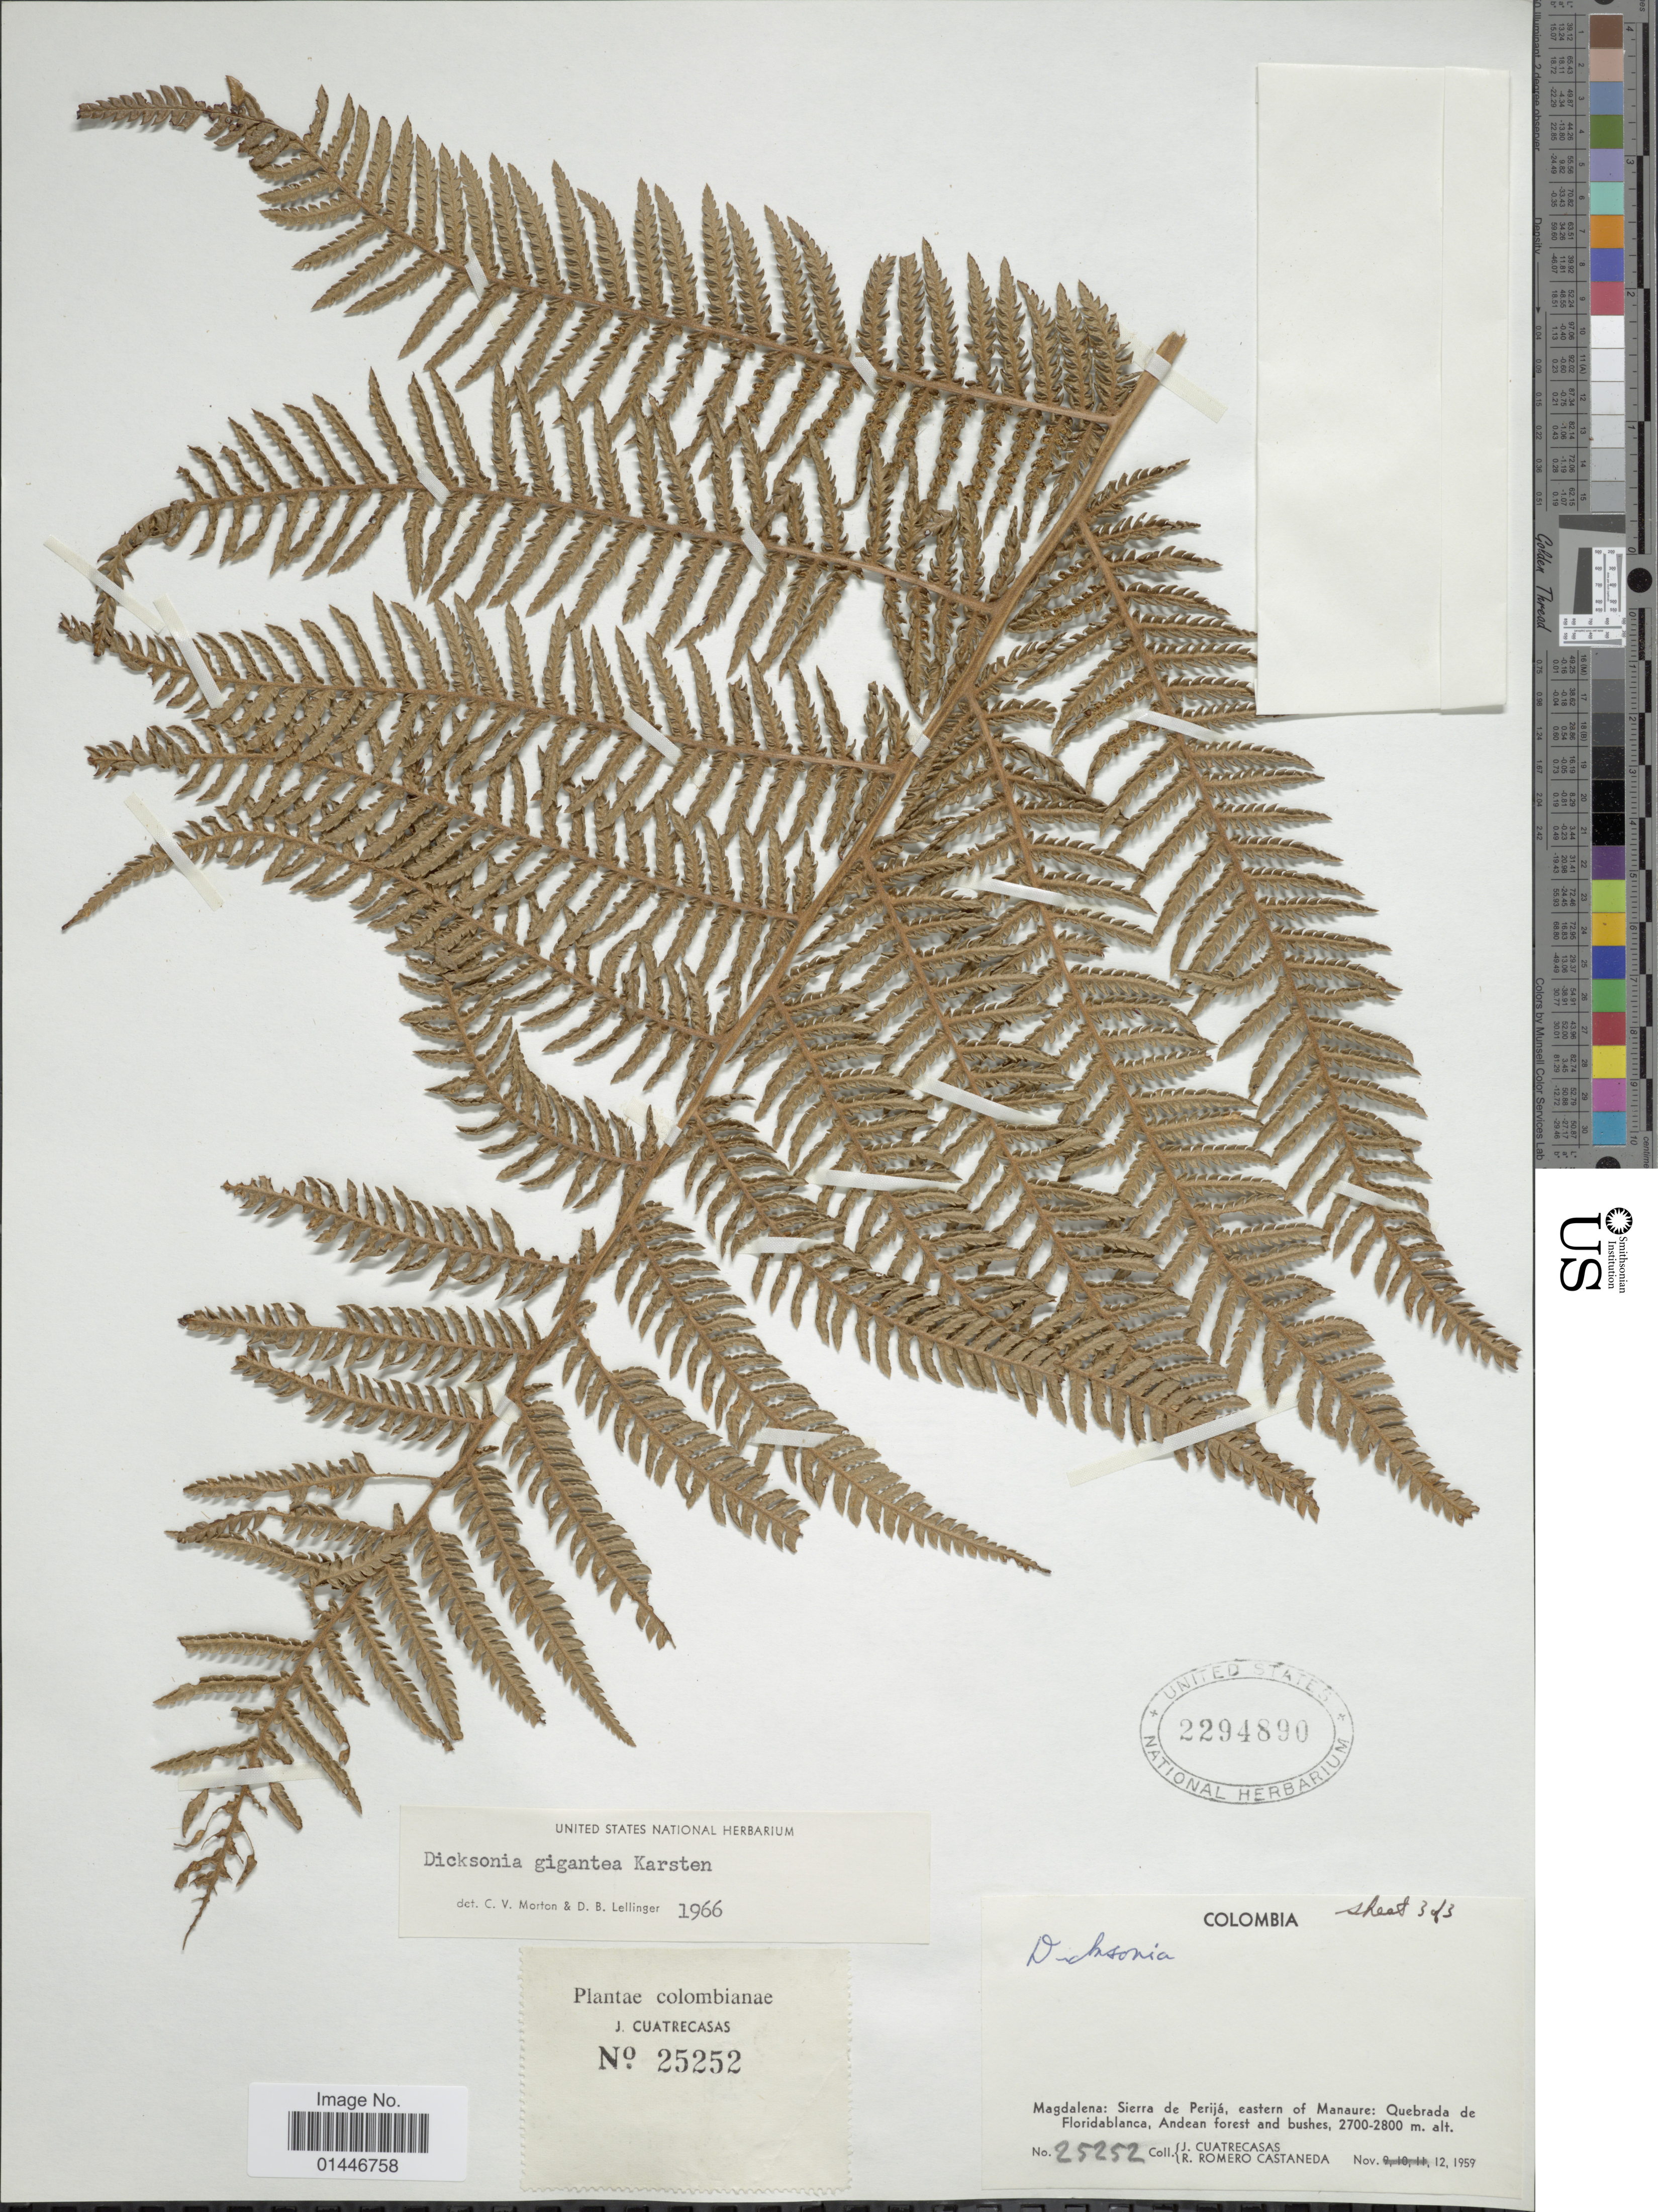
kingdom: Plantae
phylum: Tracheophyta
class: Polypodiopsida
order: Cyatheales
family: Dicksoniaceae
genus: Dicksonia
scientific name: Dicksonia karsteniana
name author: Klotzsch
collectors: J. Cuatrecasas & R. Romero Castañeda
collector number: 25252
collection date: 1959-11-12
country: Colombia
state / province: Magdalena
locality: Sierra de Perija, eastern of Manaure, Quebrada de Floridablanca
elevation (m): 2700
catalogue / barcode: US 2294890